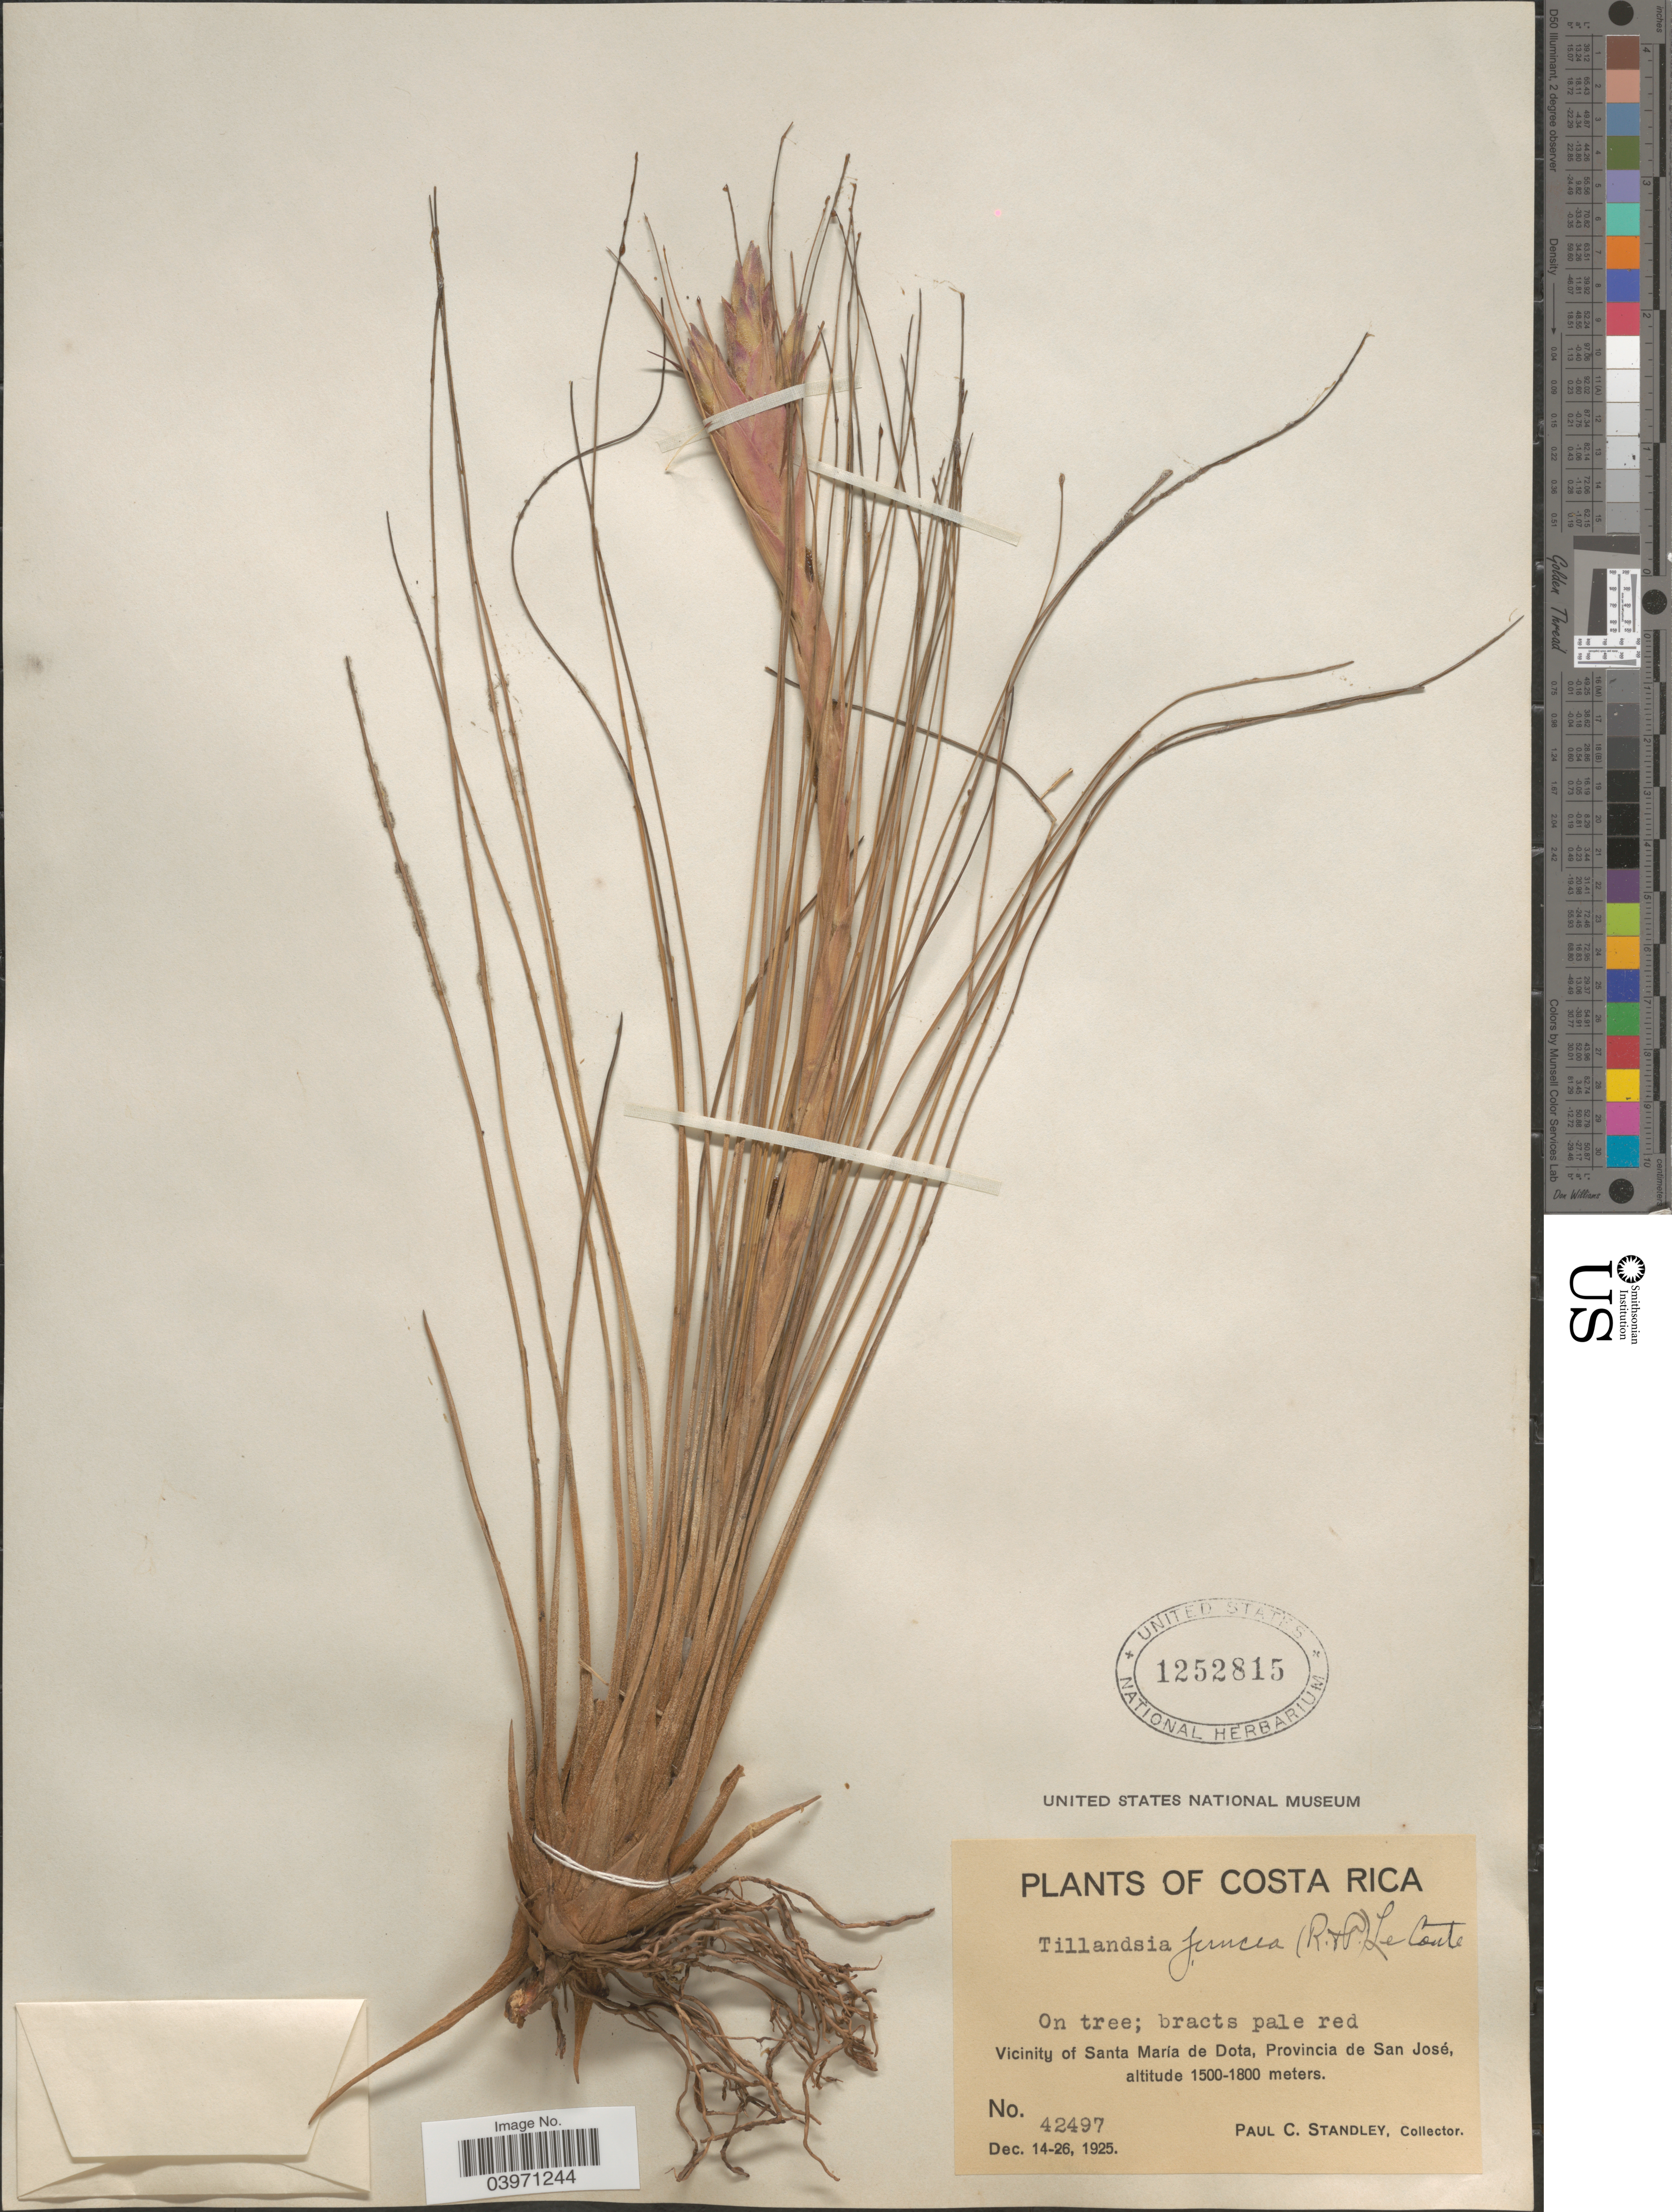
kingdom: Plantae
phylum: Tracheophyta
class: Liliopsida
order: Poales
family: Bromeliaceae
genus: Tillandsia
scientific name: Tillandsia juncea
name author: (Ruiz & Pav.) Poir.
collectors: P. C. Standley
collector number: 42497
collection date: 1925-12-14/1925-12-26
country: Costa Rica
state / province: San José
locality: Vicinity of Santa María de Dota.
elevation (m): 1500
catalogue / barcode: US 1252815